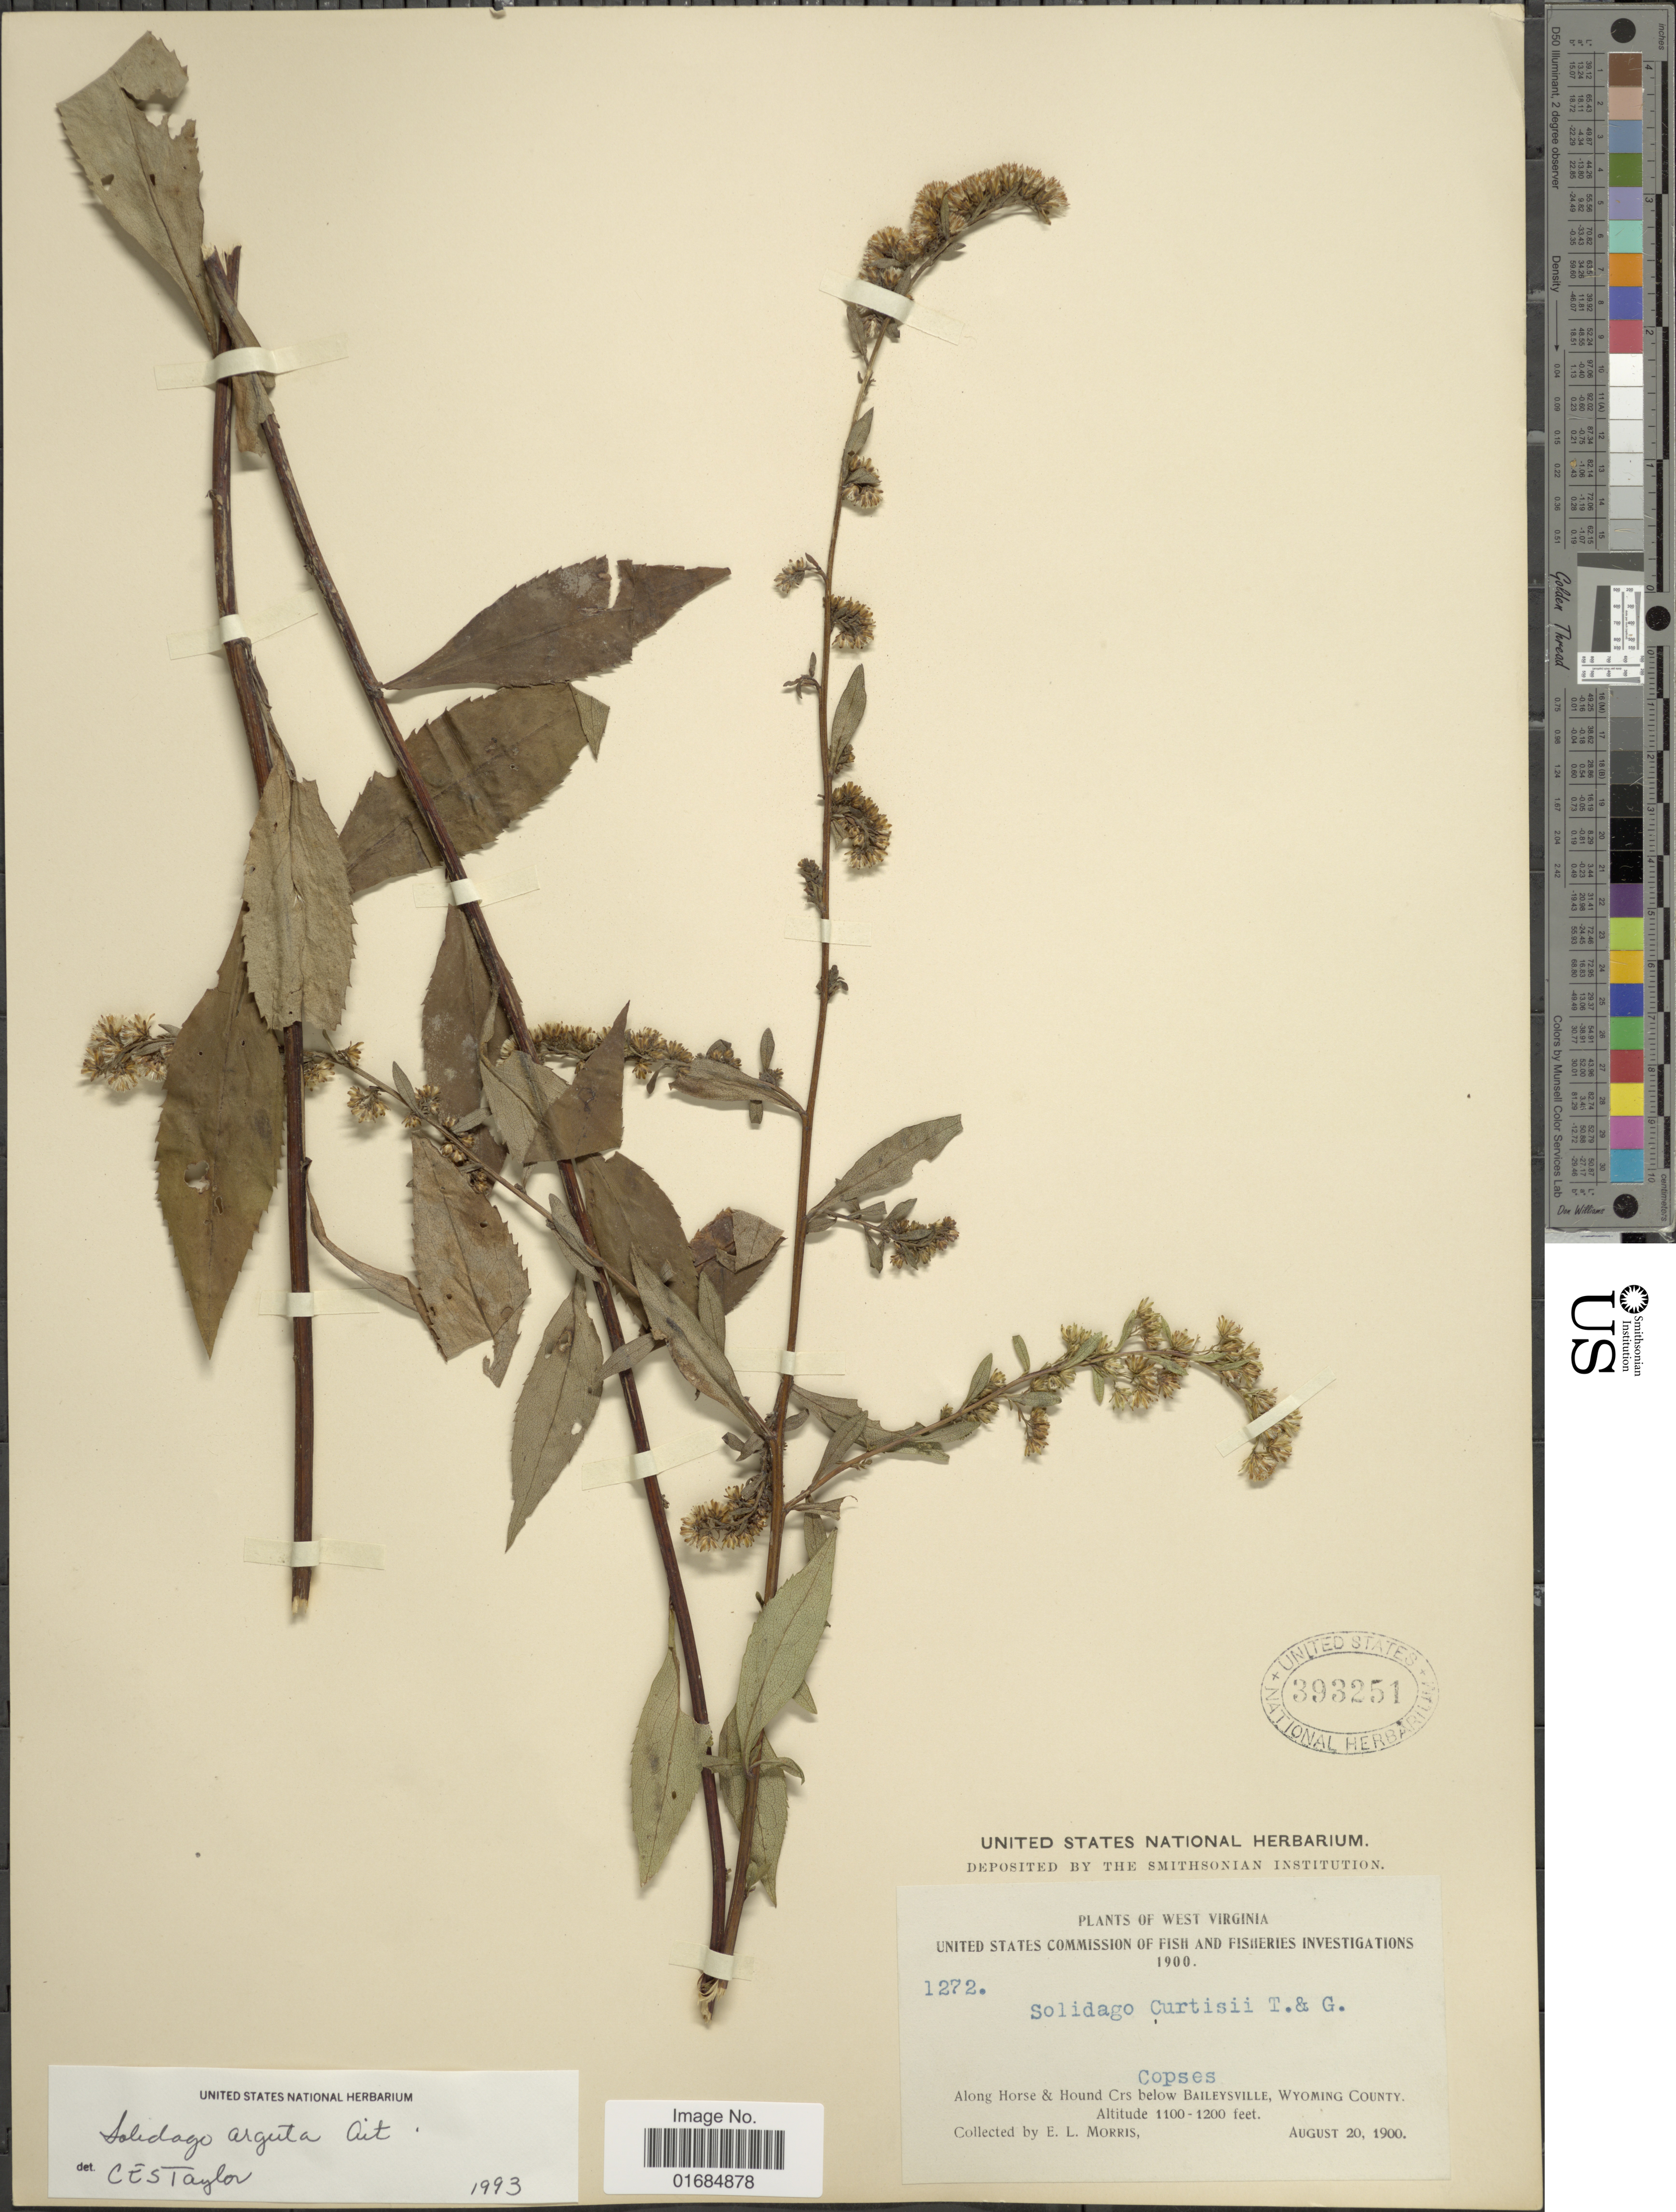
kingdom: Plantae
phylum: Tracheophyta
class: Magnoliopsida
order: Asterales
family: Asteraceae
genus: Solidago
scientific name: Solidago boottii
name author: Hook.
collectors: E. Morris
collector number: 1272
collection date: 1900-08-20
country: United States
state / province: West Virginia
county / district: Wyoming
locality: Along Horse & Hound Crs below Baileysville, Wyoming County.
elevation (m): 335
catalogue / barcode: US 393251